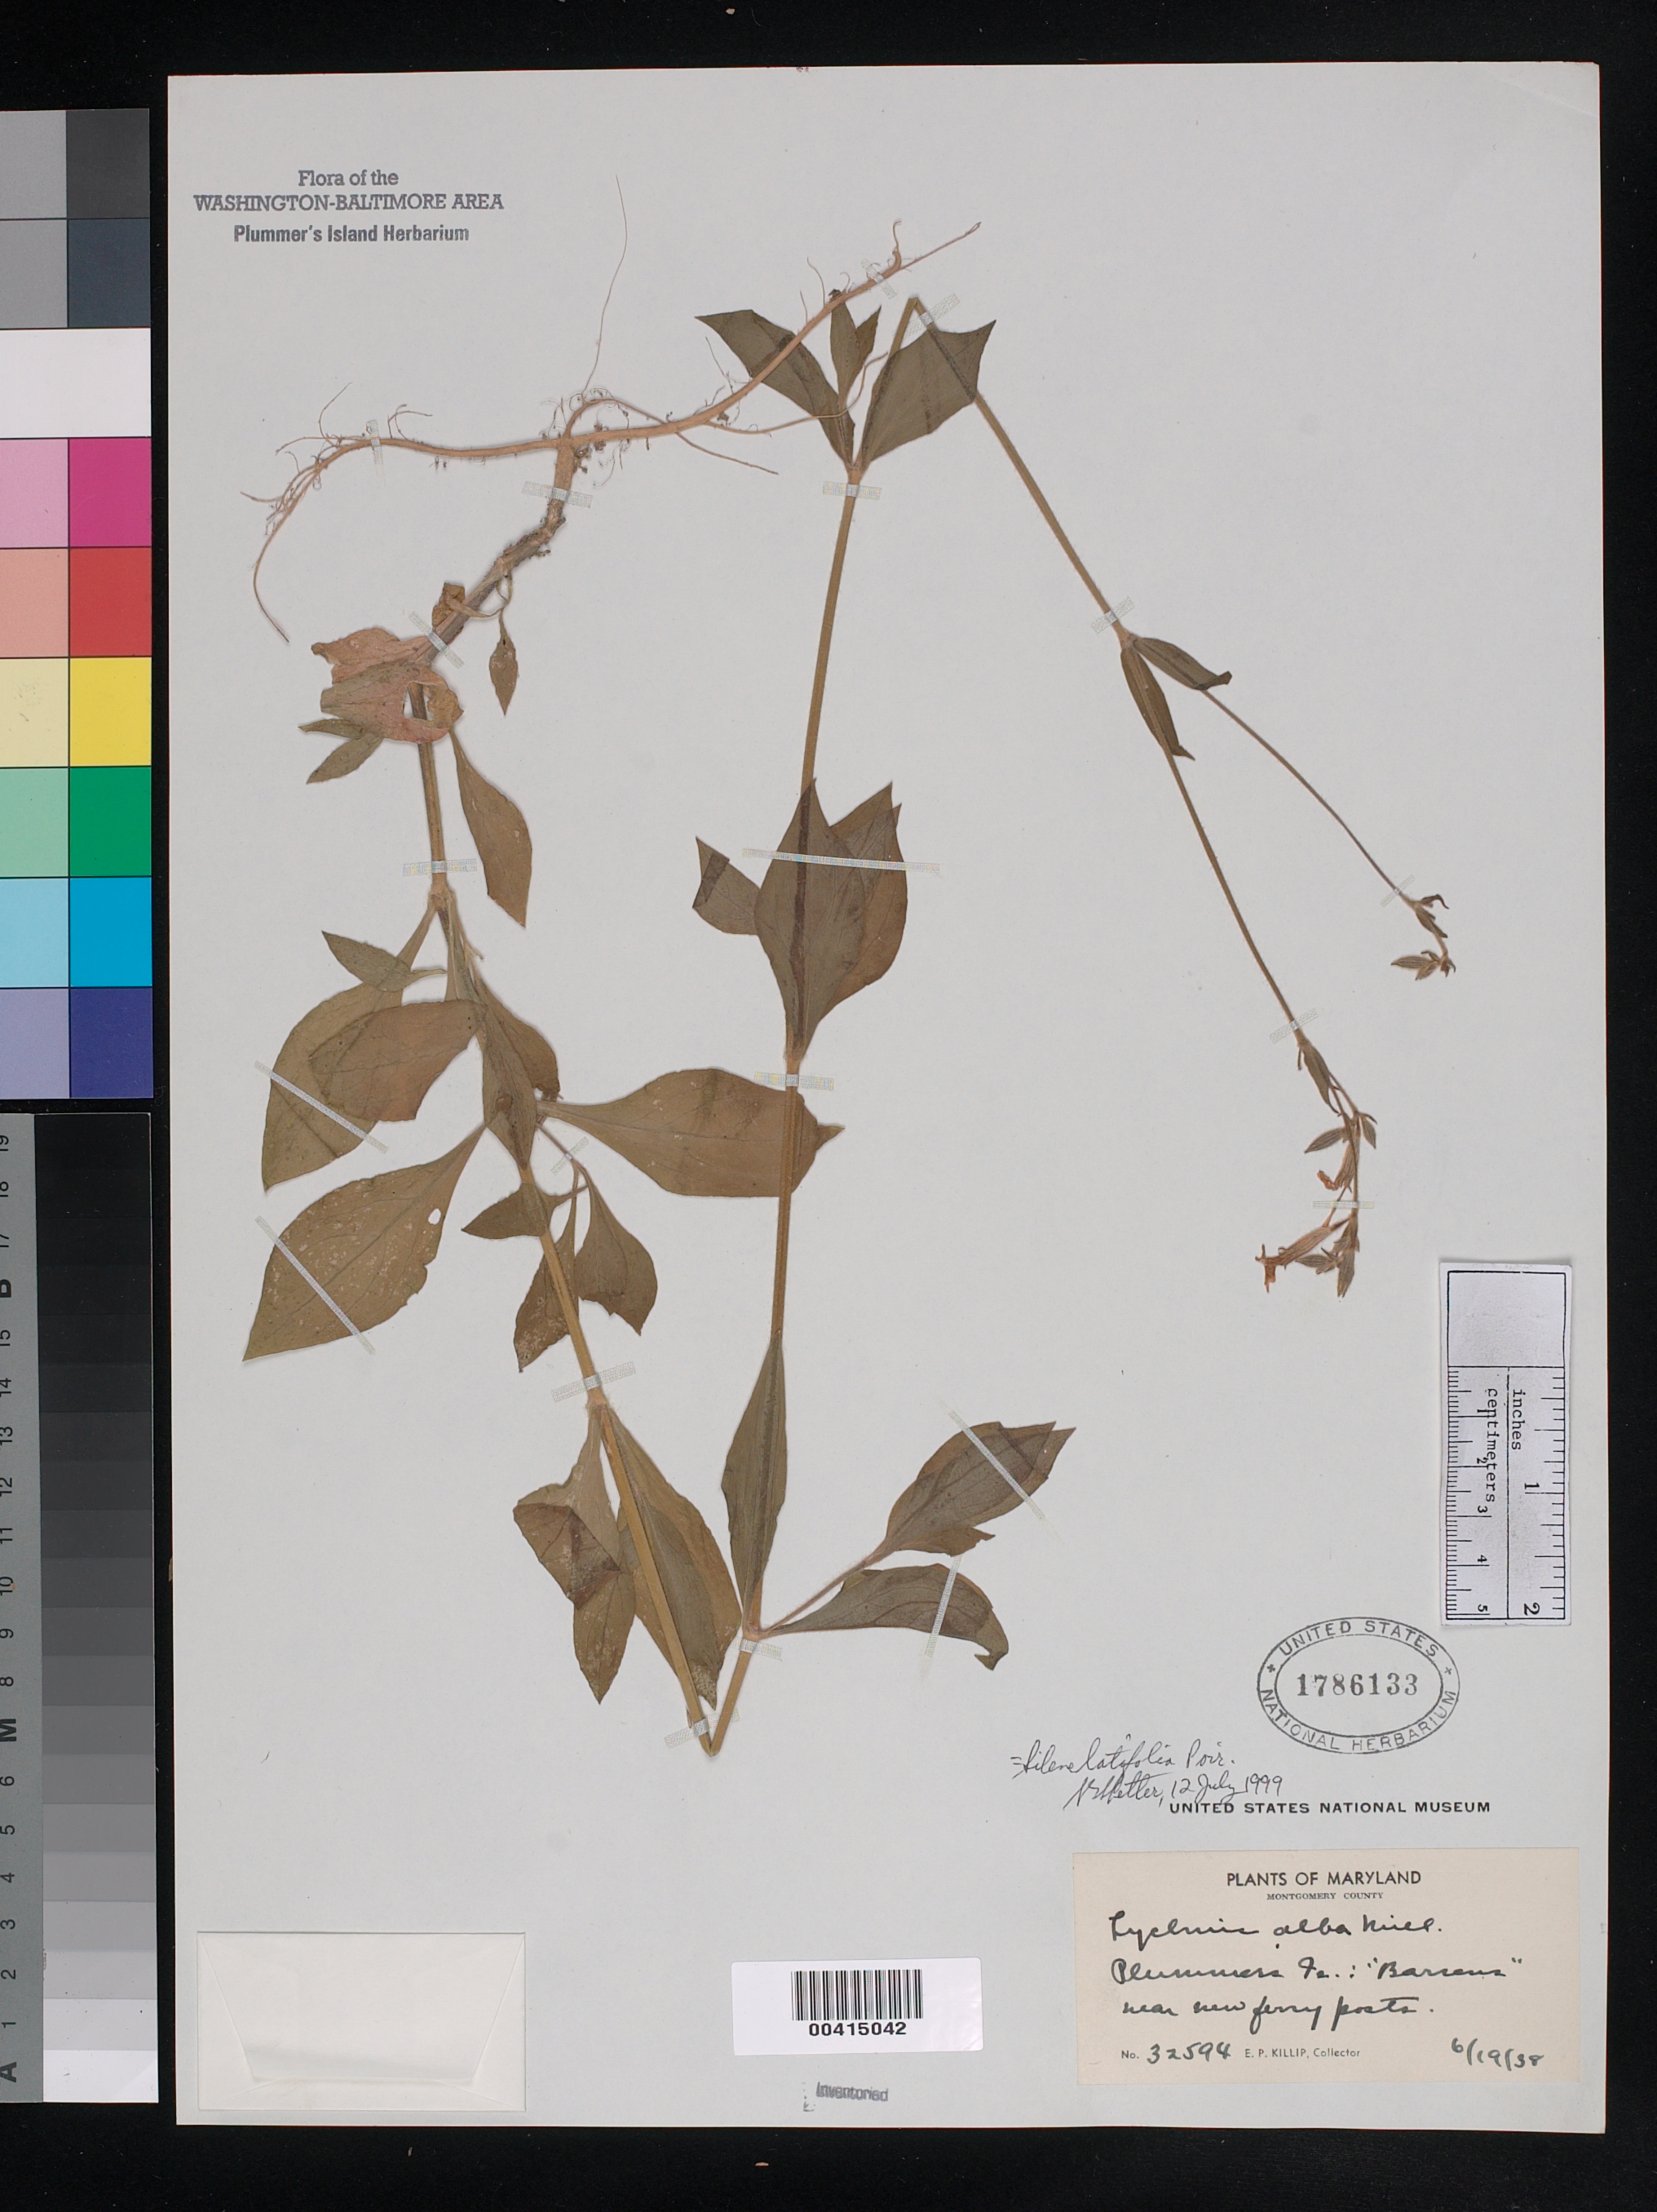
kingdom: Plantae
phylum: Tracheophyta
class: Magnoliopsida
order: Caryophyllales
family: Caryophyllaceae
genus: Silene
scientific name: Silene latifolia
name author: Poir.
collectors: E. P. Killip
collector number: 32594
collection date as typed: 19 Jun 1938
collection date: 1938-06-19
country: United States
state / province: Maryland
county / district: Montgomery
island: Plummers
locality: Plummer's Island; "barrens" near new ferry posts Plummers Island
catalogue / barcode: US 1786133